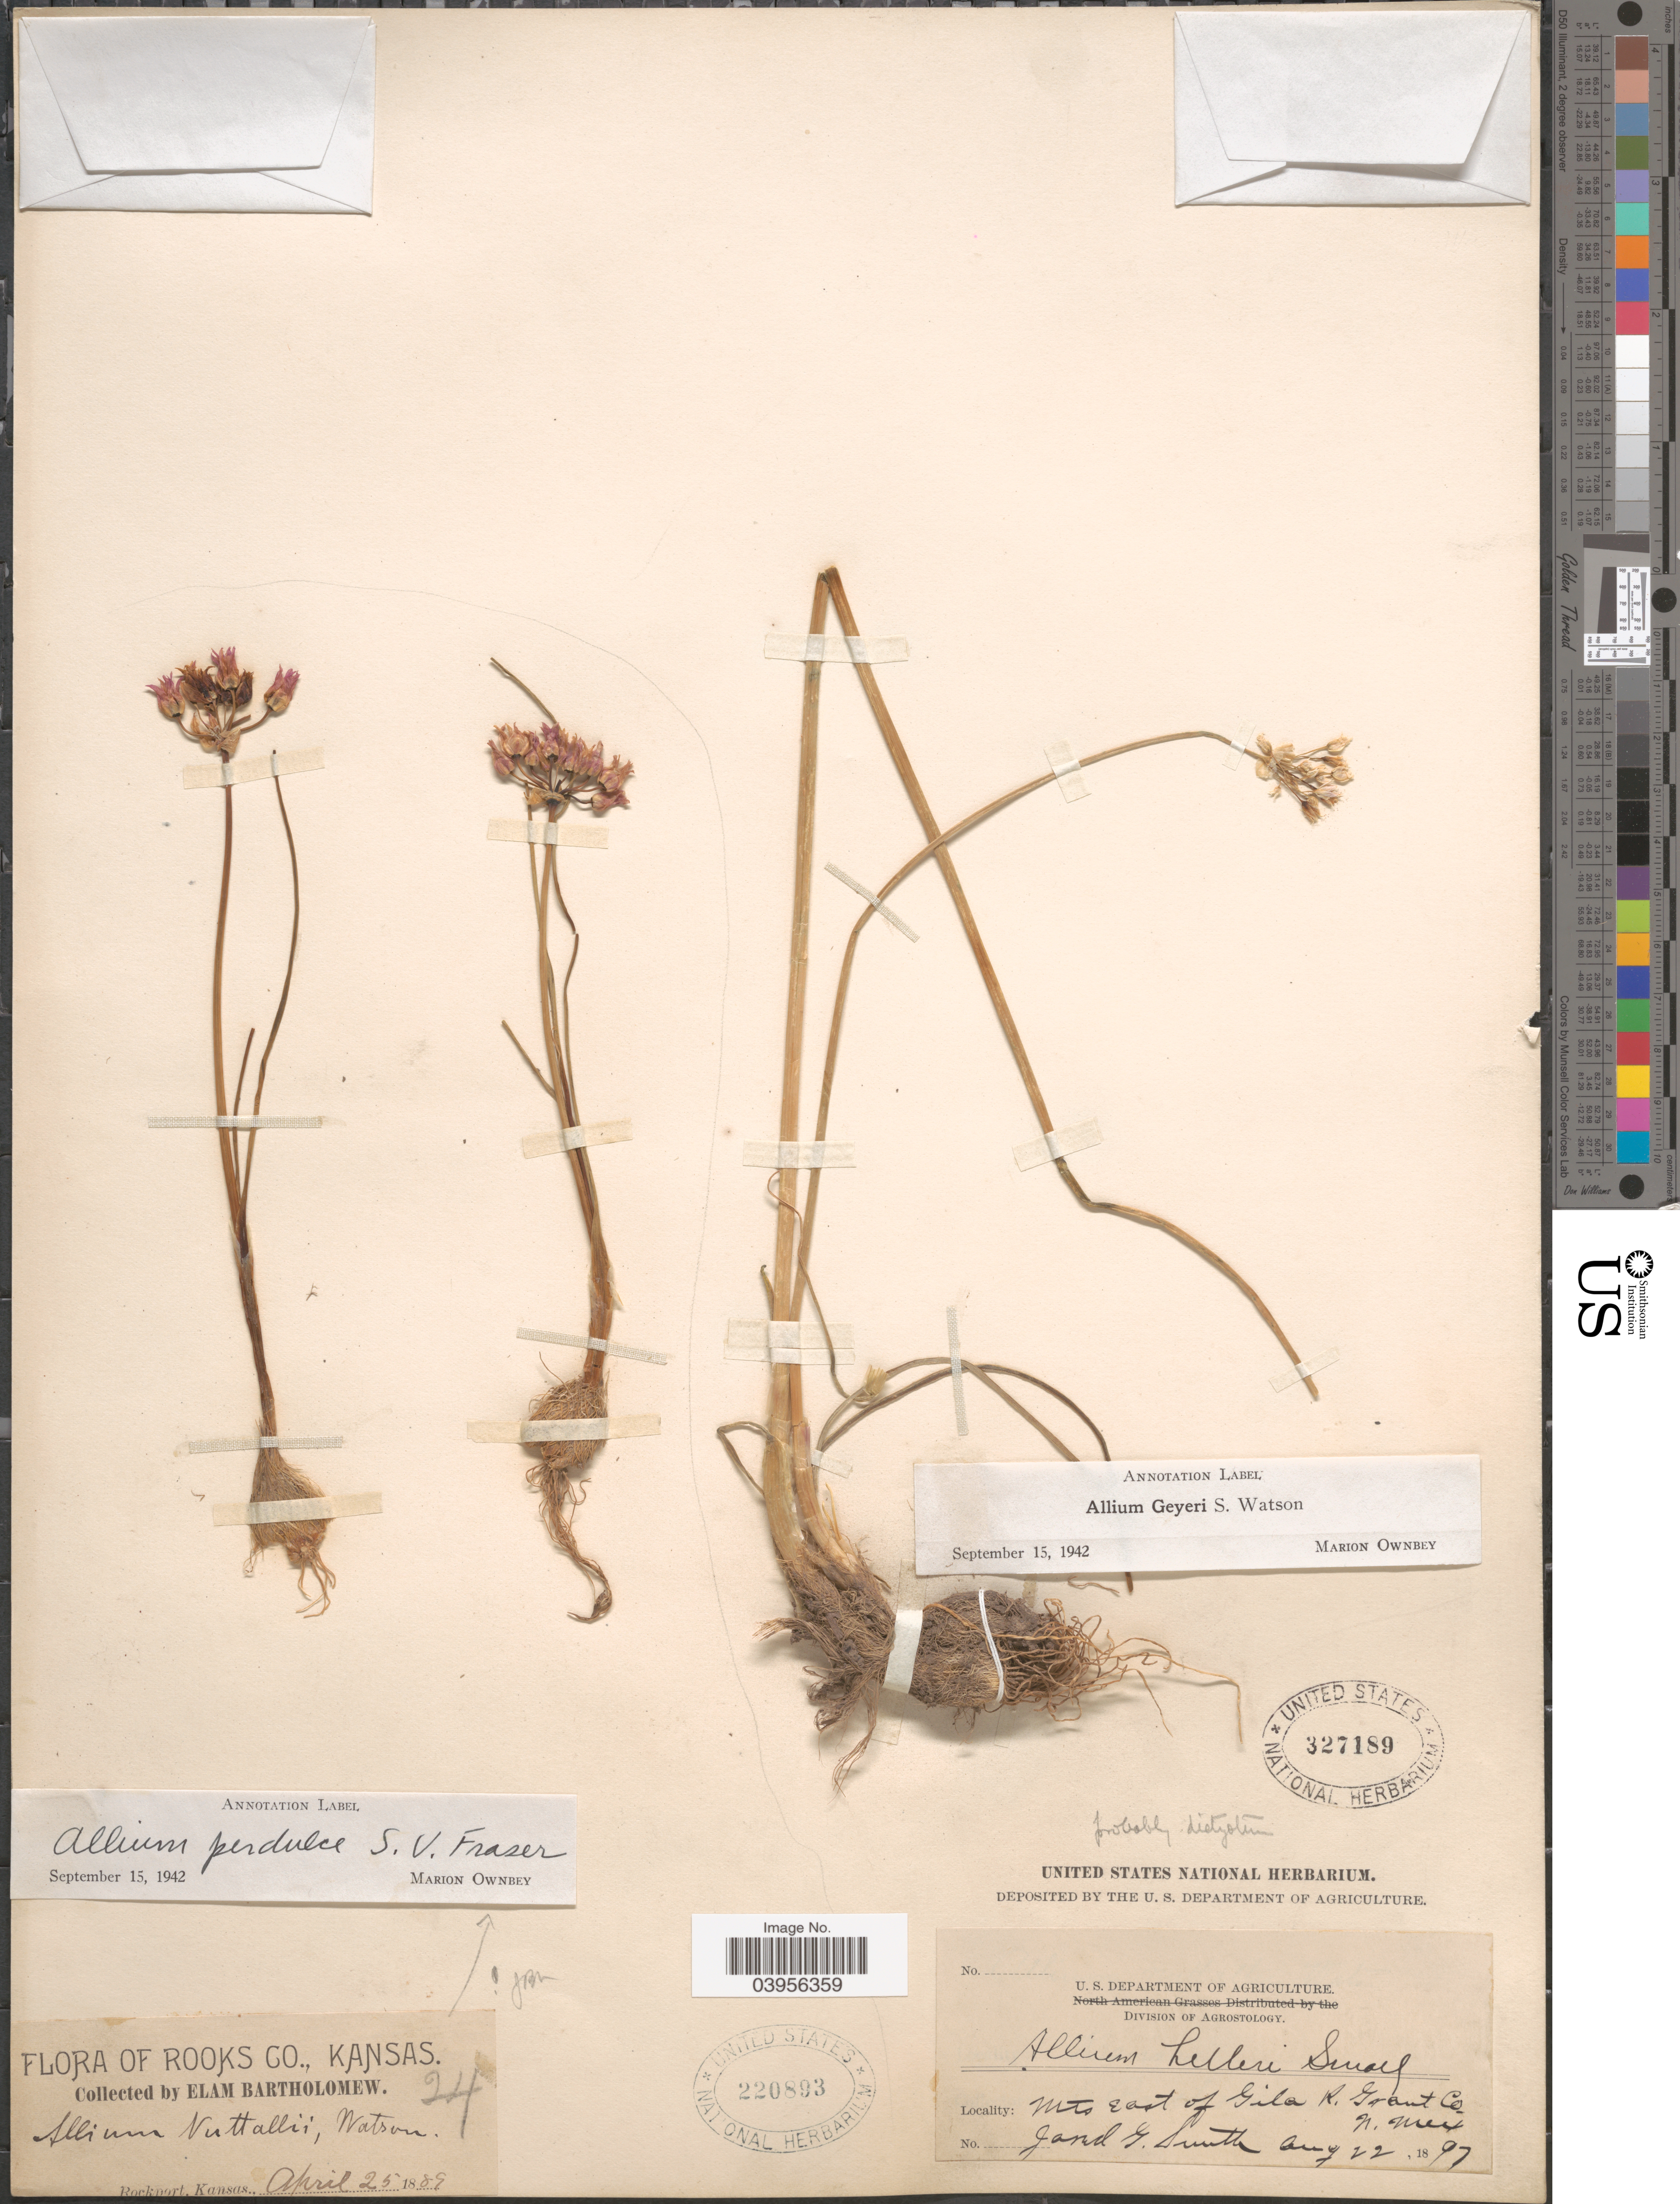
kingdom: Plantae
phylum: Tracheophyta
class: Liliopsida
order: Asparagales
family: Amaryllidaceae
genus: Allium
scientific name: Allium perdulce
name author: S.V. Fraser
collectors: J. G. Smith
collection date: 1897-08-22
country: United States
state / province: New Mexico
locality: Mts East of Gila R. Grant Co.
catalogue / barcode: US 327189-2